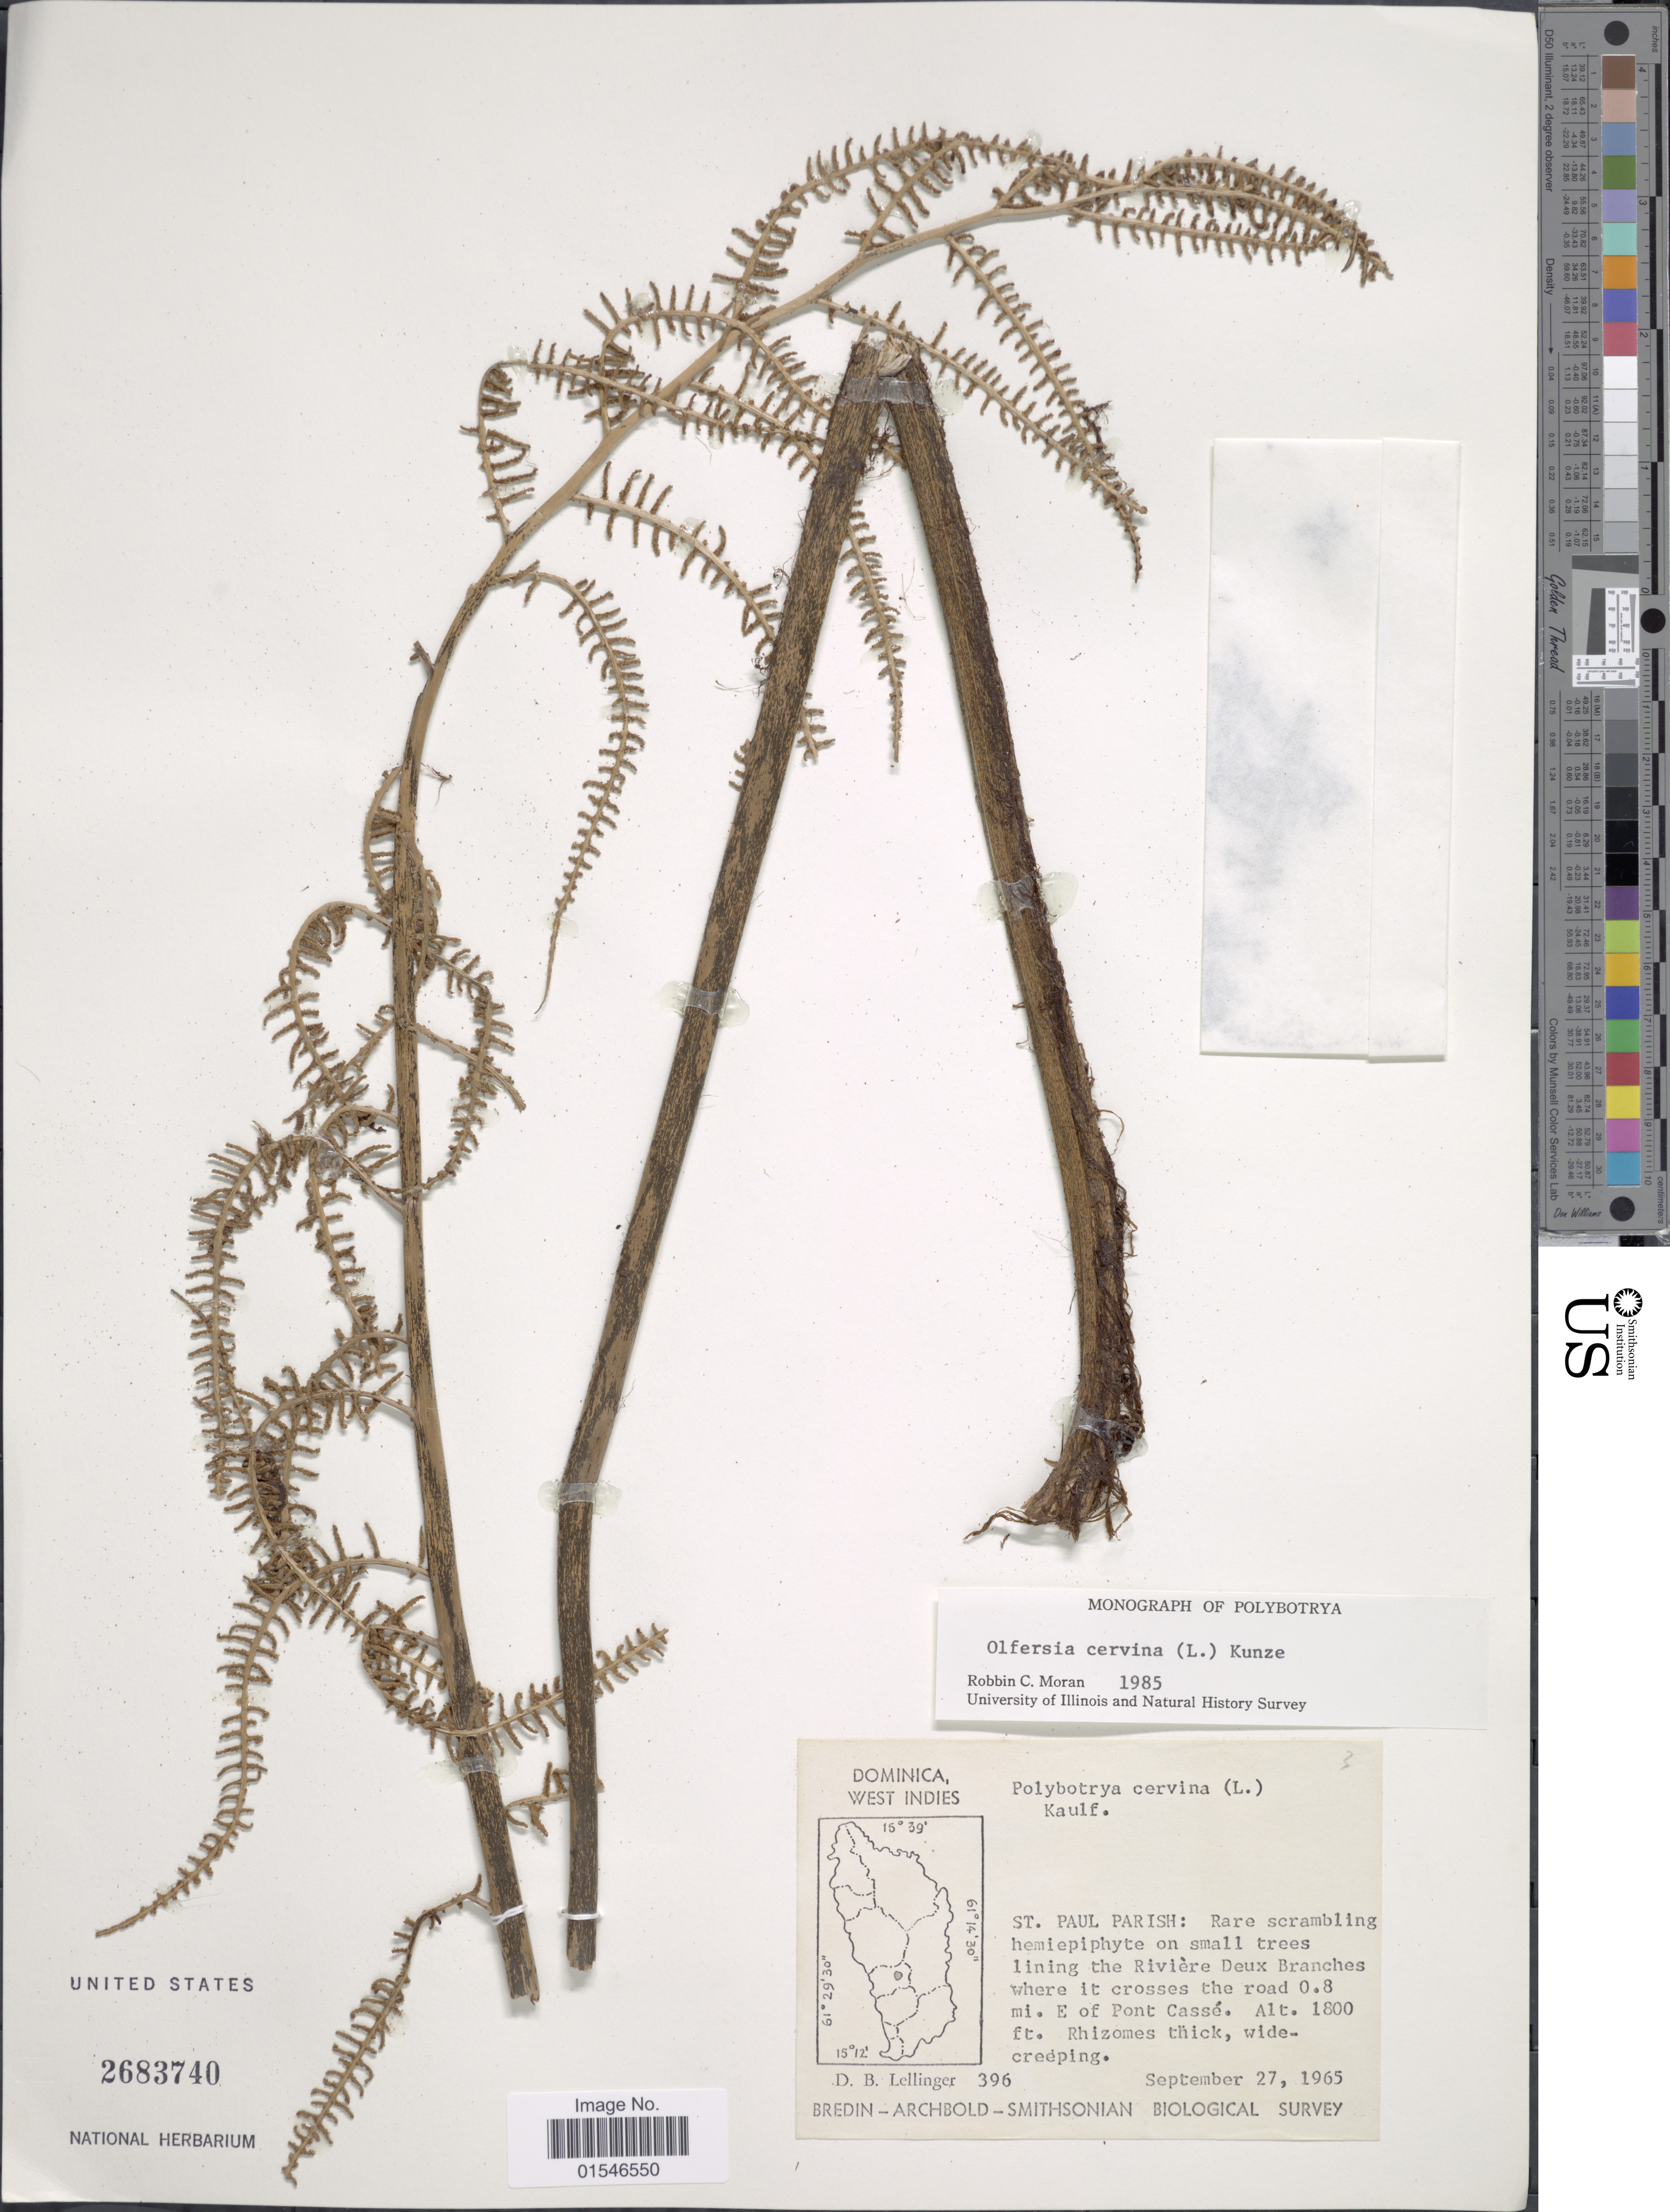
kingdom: Plantae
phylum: Tracheophyta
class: Polypodiopsida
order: Polypodiales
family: Dryopteridaceae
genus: Olfersia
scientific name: Olfersia cervina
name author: (L.) Kunze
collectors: D. B. Lellinger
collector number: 396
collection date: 1965-09-27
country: Dominica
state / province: St. Paul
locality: Lining the Rivière Deux Branches where it crosses the road 0.8 mi. E of pont Cassé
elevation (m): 549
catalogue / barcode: US 2683740